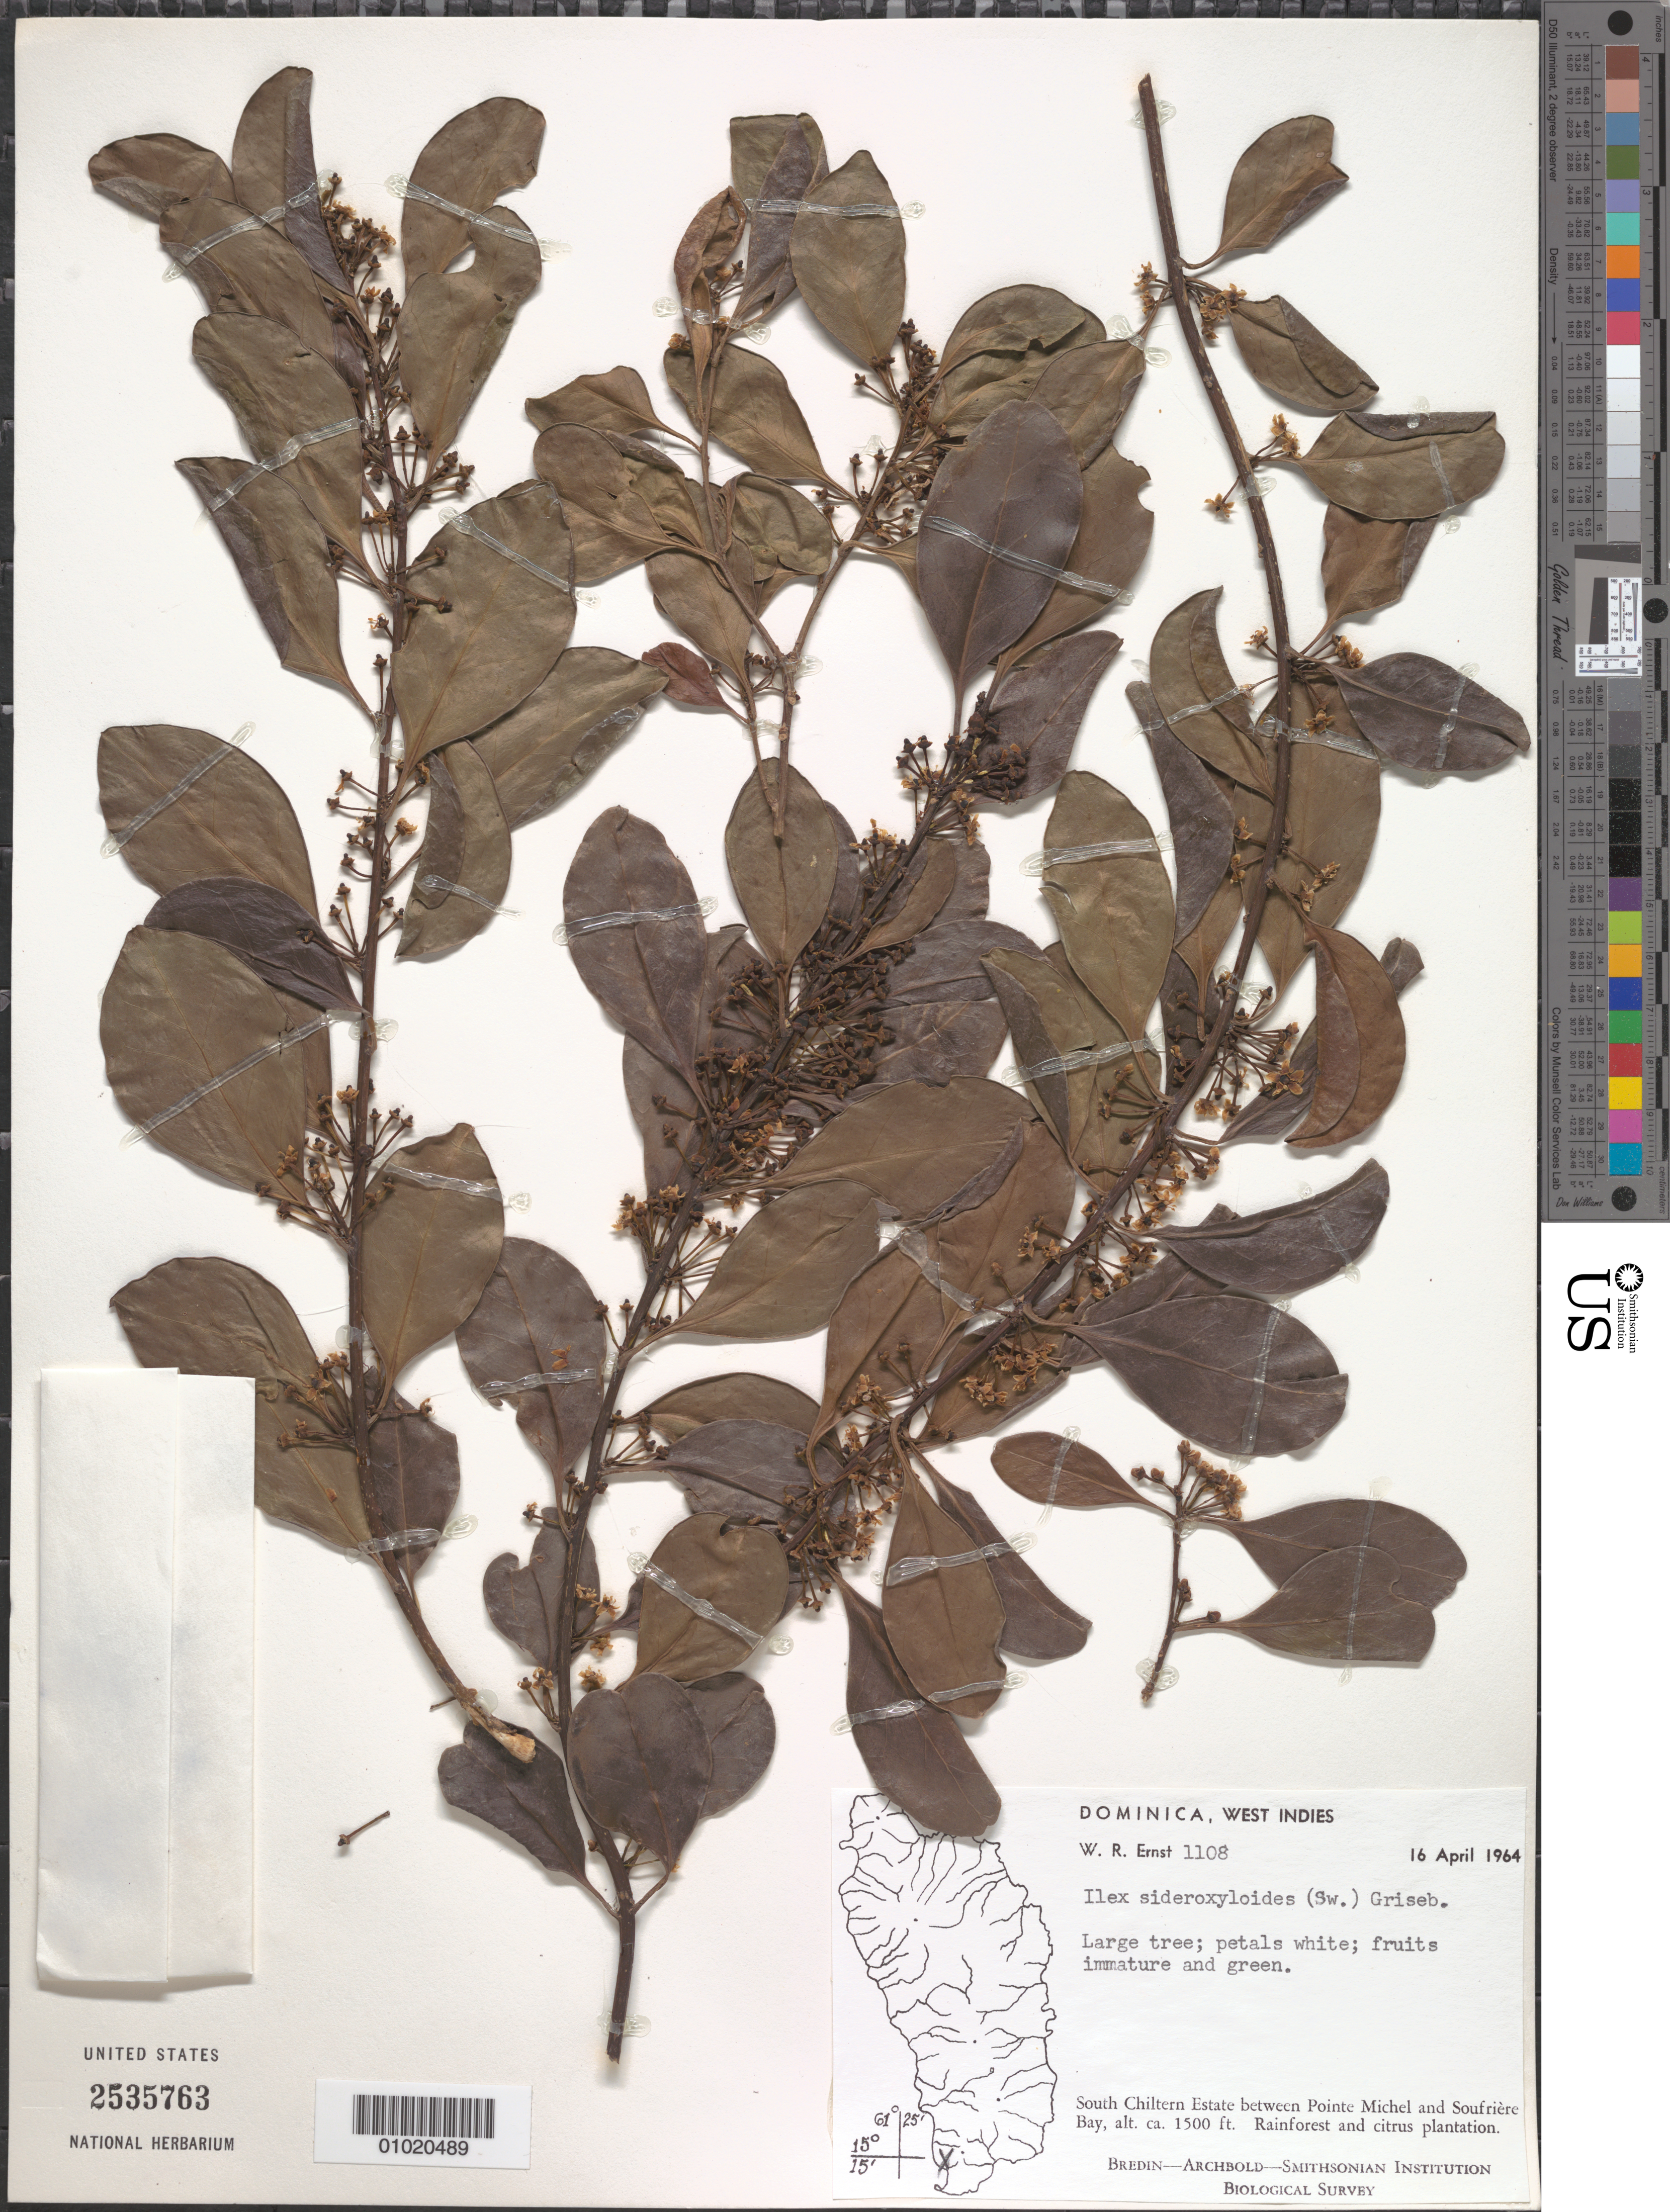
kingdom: Plantae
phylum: Tracheophyta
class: Magnoliopsida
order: Aquifoliales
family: Aquifoliaceae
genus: Ilex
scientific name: Ilex sideroxyloides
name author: (Sw.) Griseb.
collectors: W. R. Ernst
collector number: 1108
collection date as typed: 16 Apr 1964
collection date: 1964-04-16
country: Dominica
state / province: St. George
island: Dominica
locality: South Chiltern Estate between Pointe Michel and Soufriere Bay. Rainforest and citrus plantation.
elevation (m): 457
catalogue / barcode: US 2535763